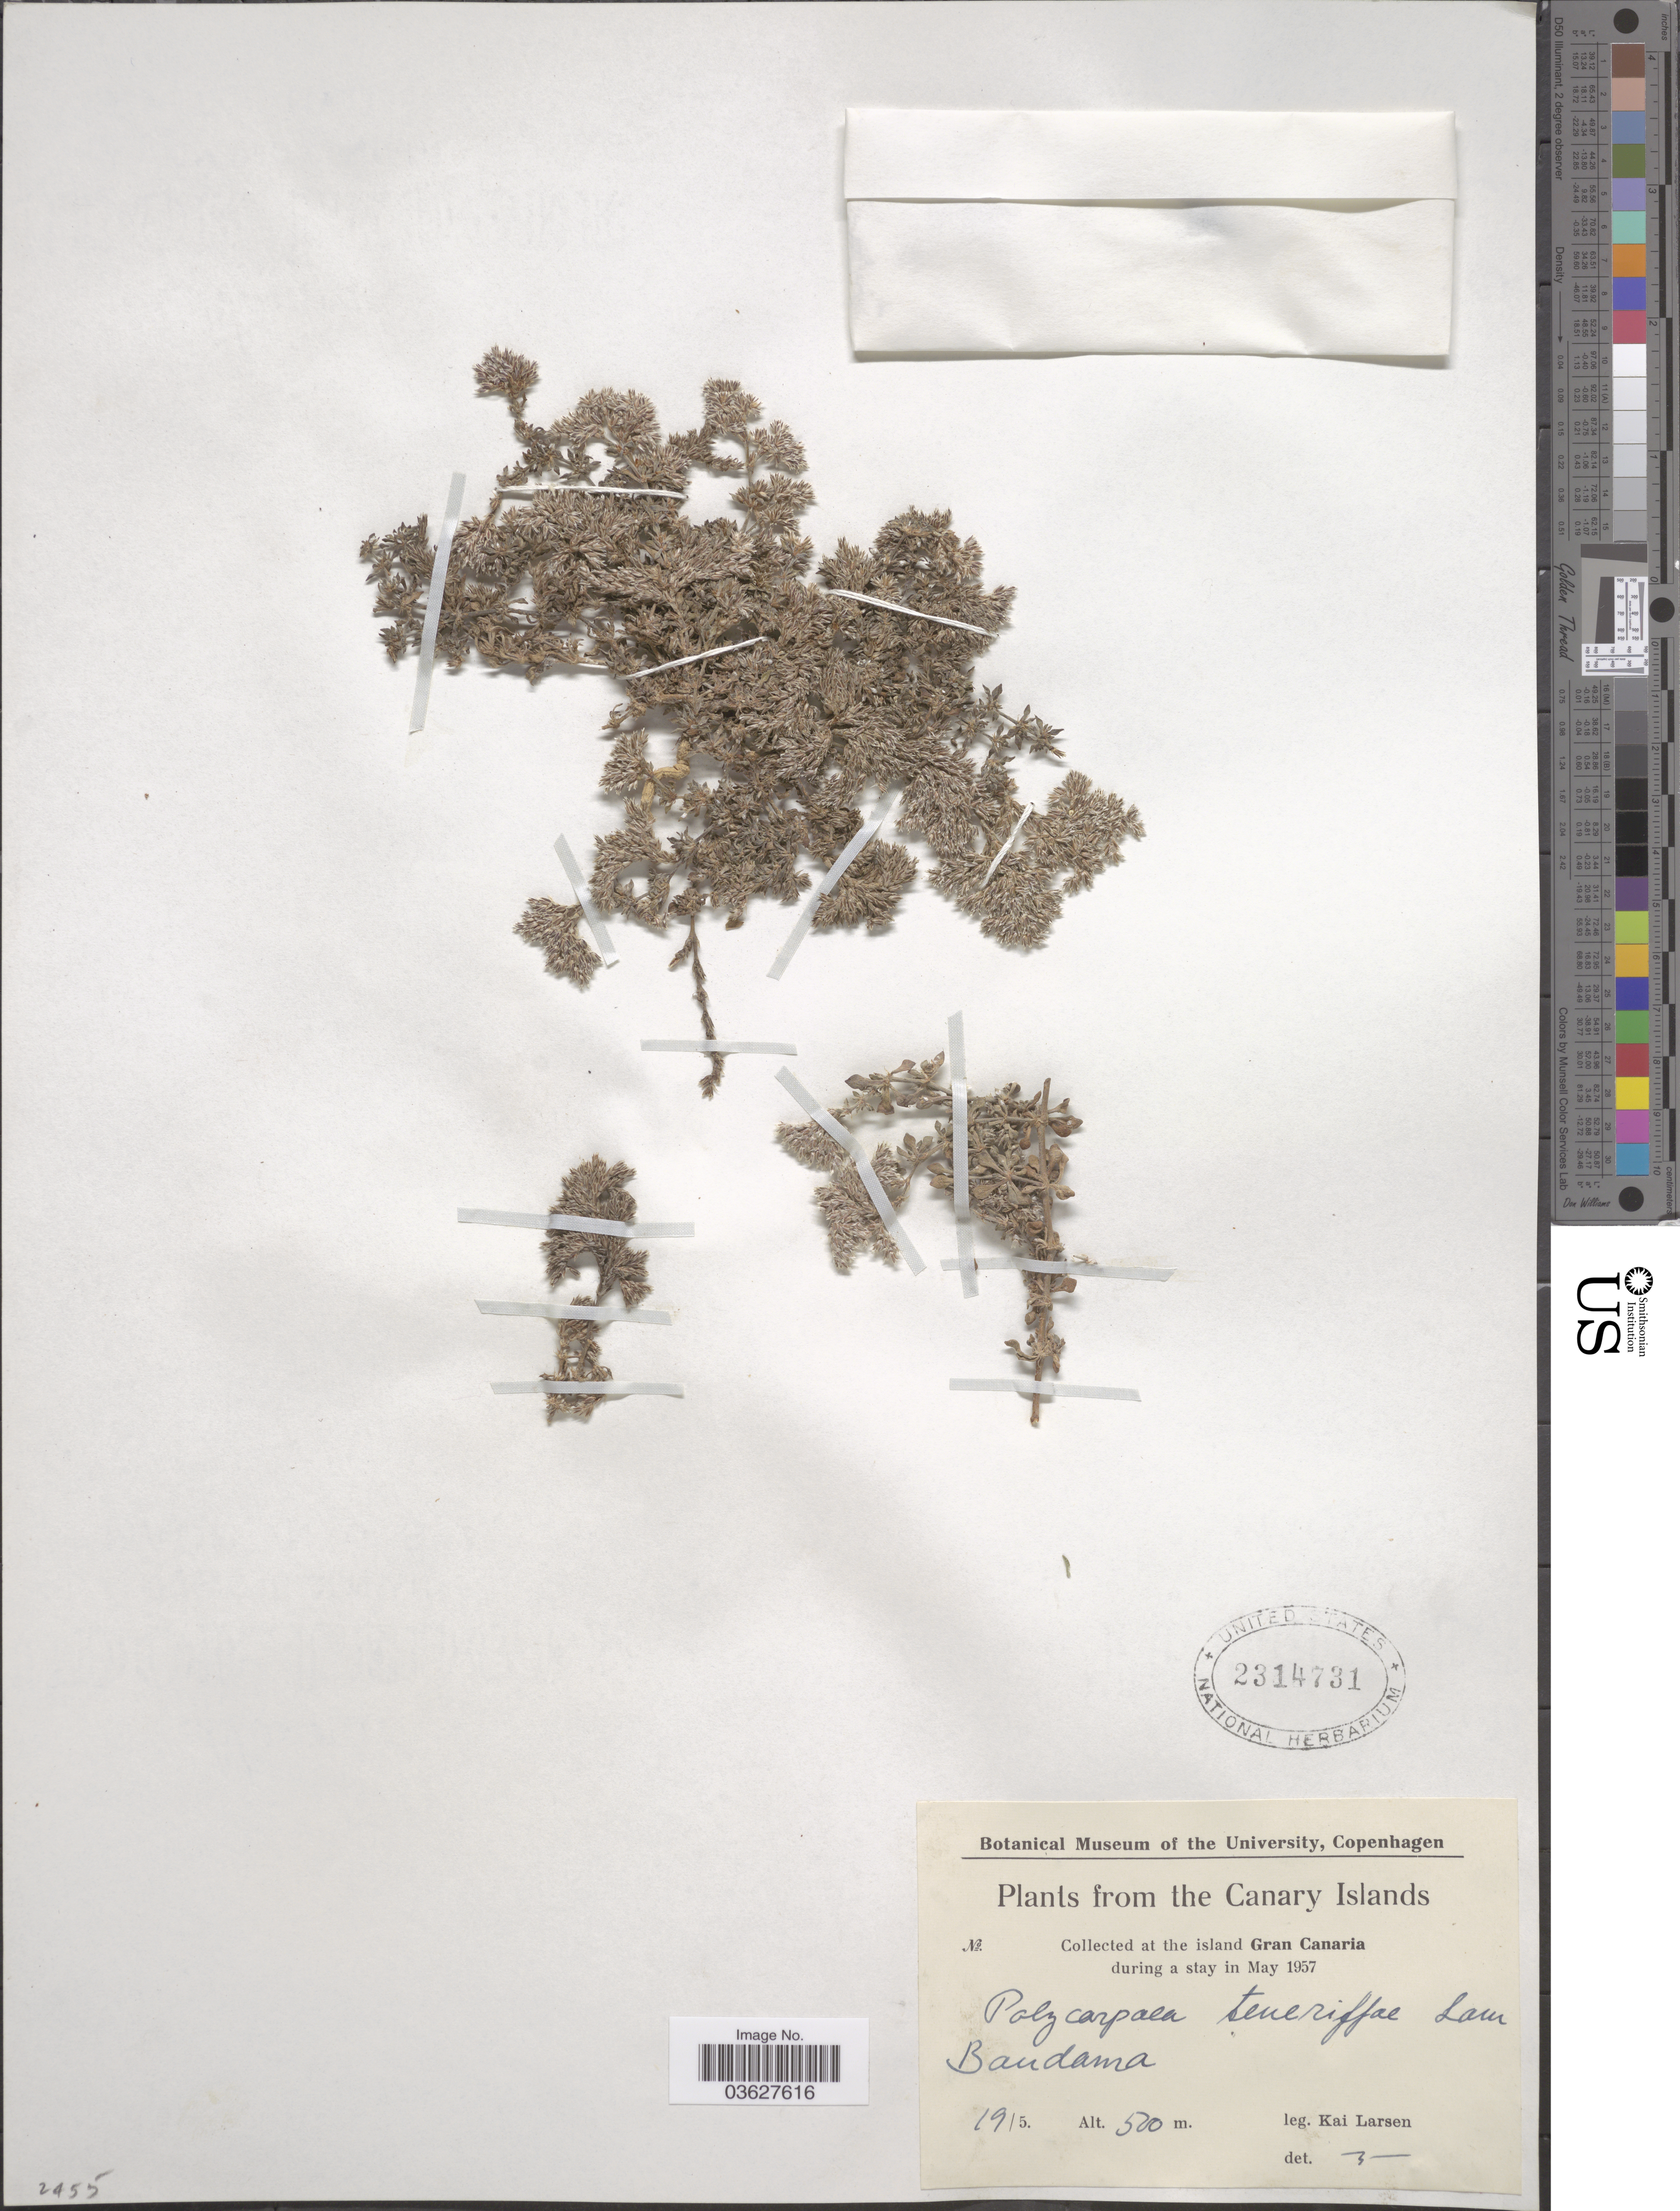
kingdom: Plantae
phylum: Tracheophyta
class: Magnoliopsida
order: Caryophyllales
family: Caryophyllaceae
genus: Polycarpaea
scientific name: Polycarpaea teneriffae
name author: Lam.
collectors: K. Larsen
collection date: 1957-05-19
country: Spain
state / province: Canarias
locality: The Canary Islands. The island Gran Canaria. Polycarpaea teneriffæ Lam Baudama.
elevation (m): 500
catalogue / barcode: US 2314731